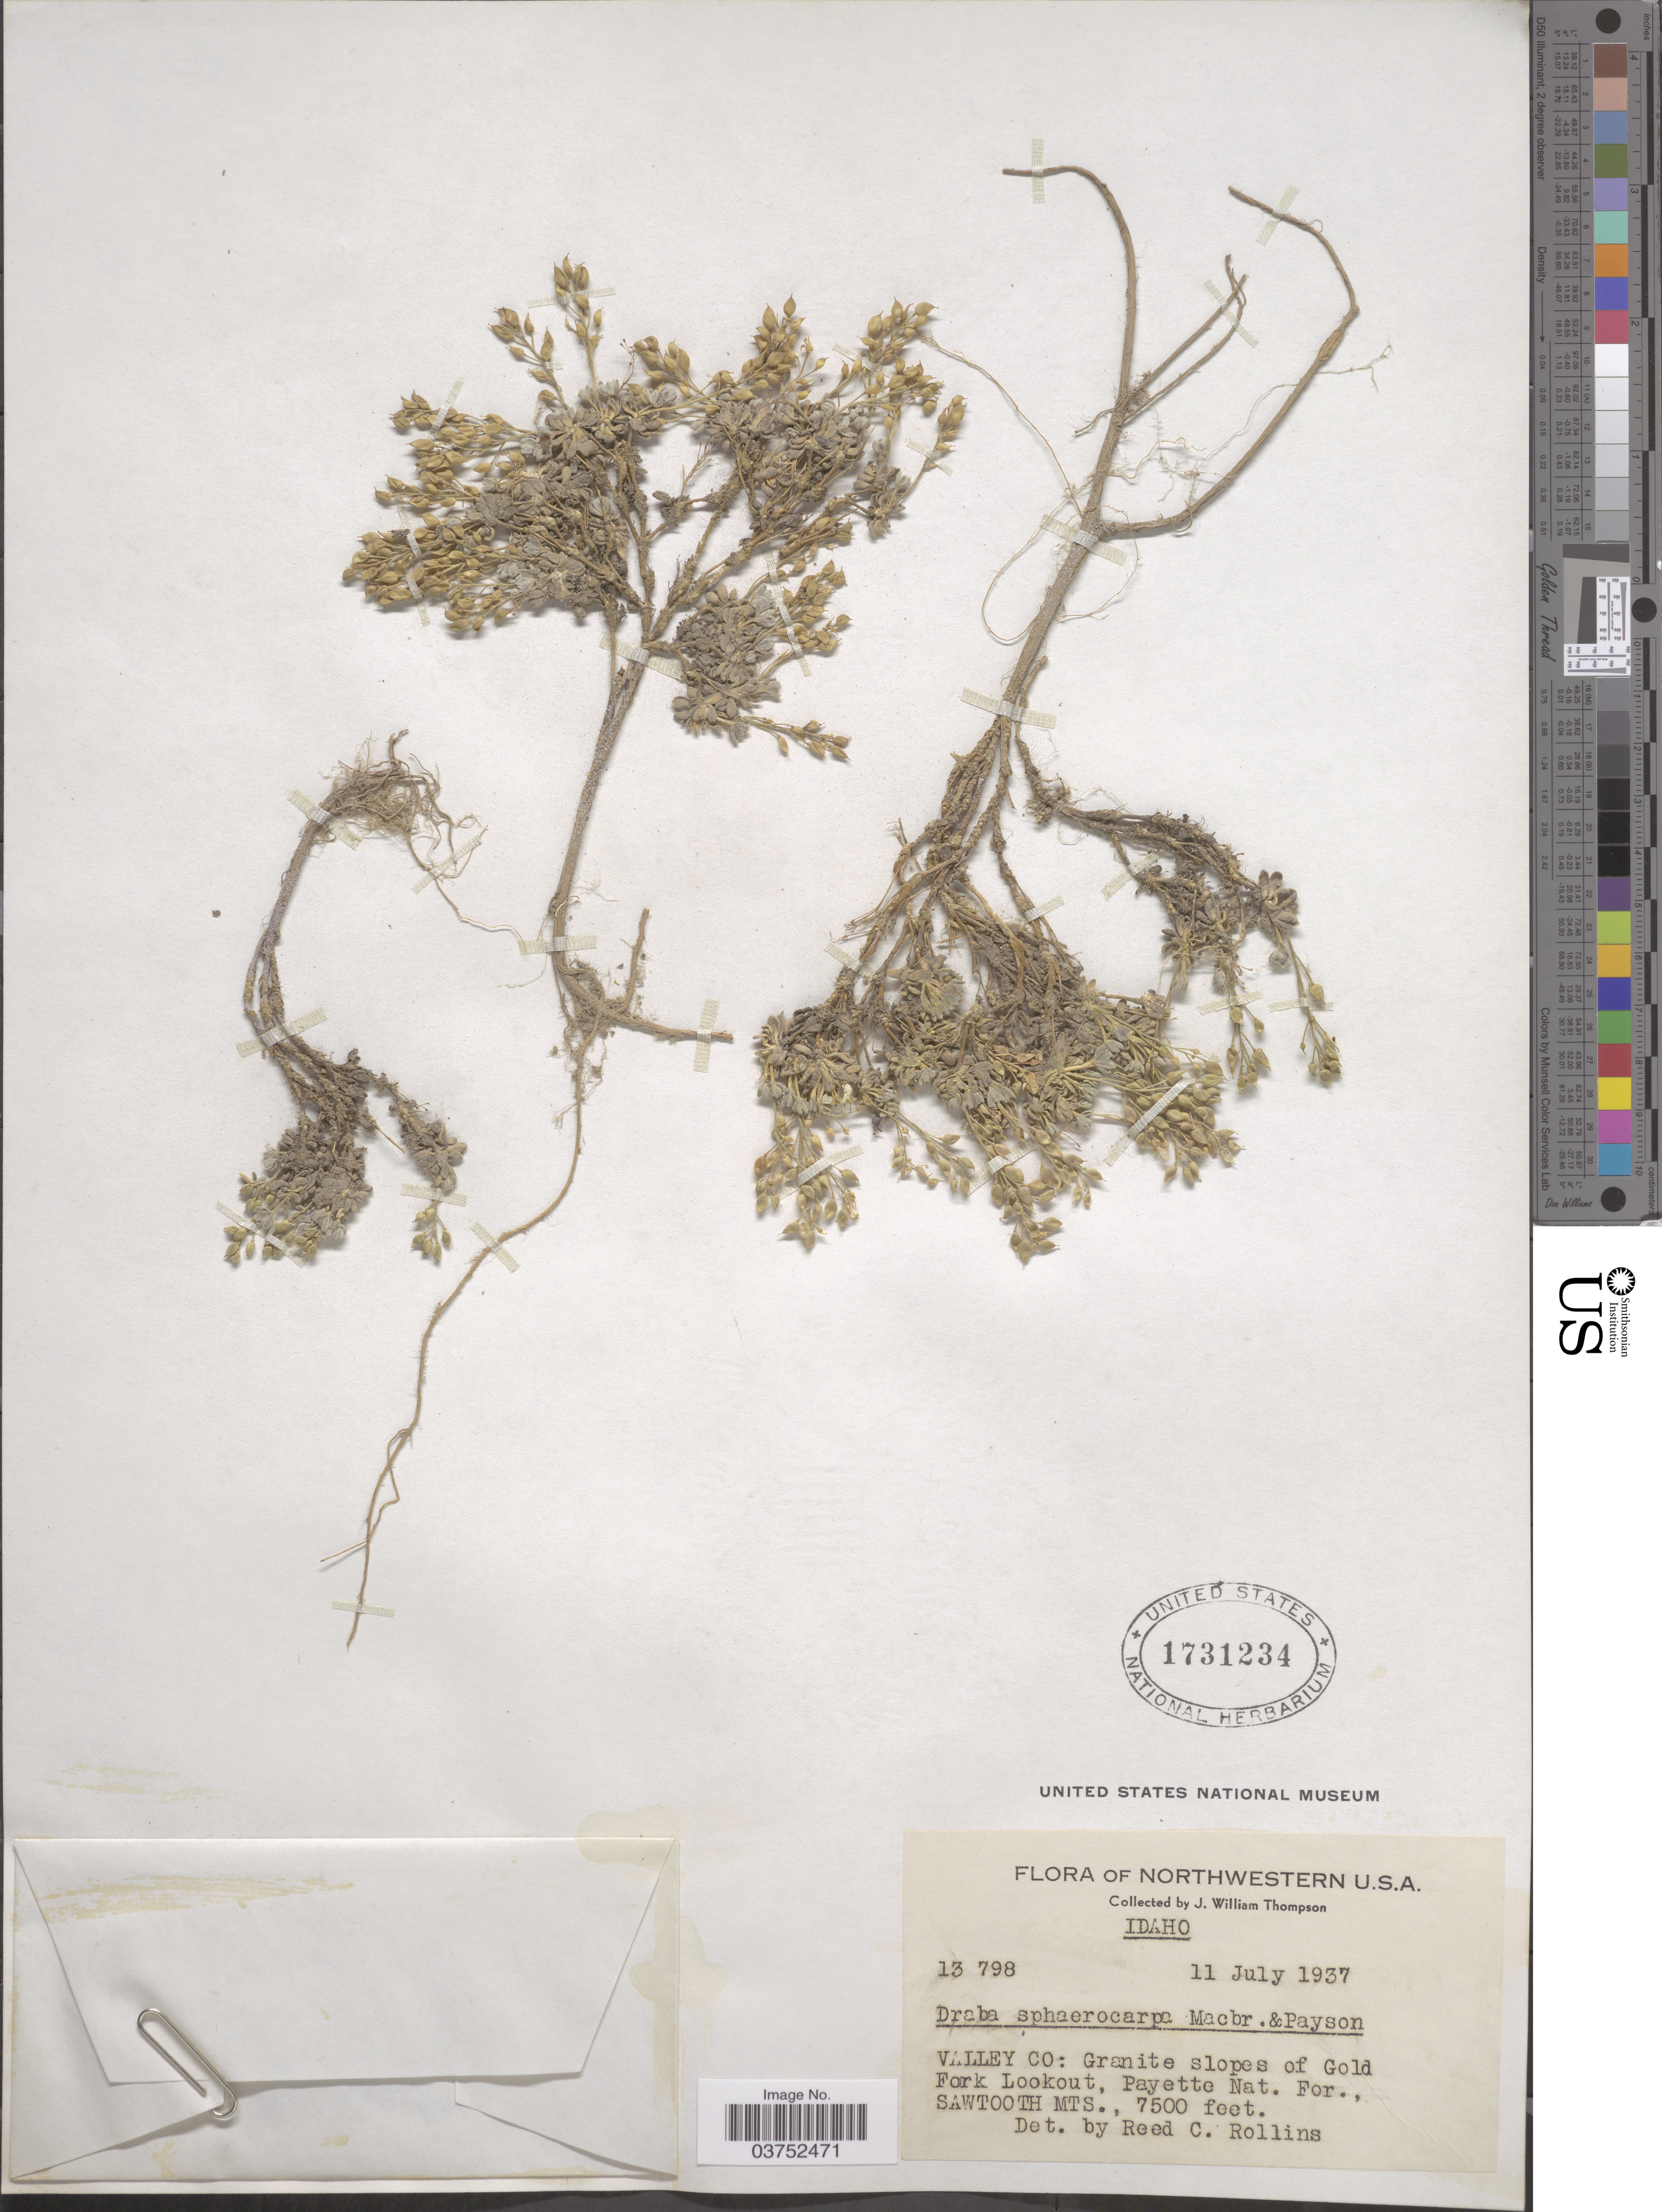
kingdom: Plantae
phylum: Tracheophyta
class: Magnoliopsida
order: Brassicales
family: Brassicaceae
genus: Draba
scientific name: Draba sphaerocarpa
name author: J.F. Macbr. & Payson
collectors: J. W. Thompson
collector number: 13798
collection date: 1937-07-11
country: United States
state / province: Idaho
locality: Northwestern U.S.A. Valley Co: Granite slopes of Gold Fork Lookout, Payette Nat. For., Sawtooth Mts.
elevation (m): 2286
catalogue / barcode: US 1731234